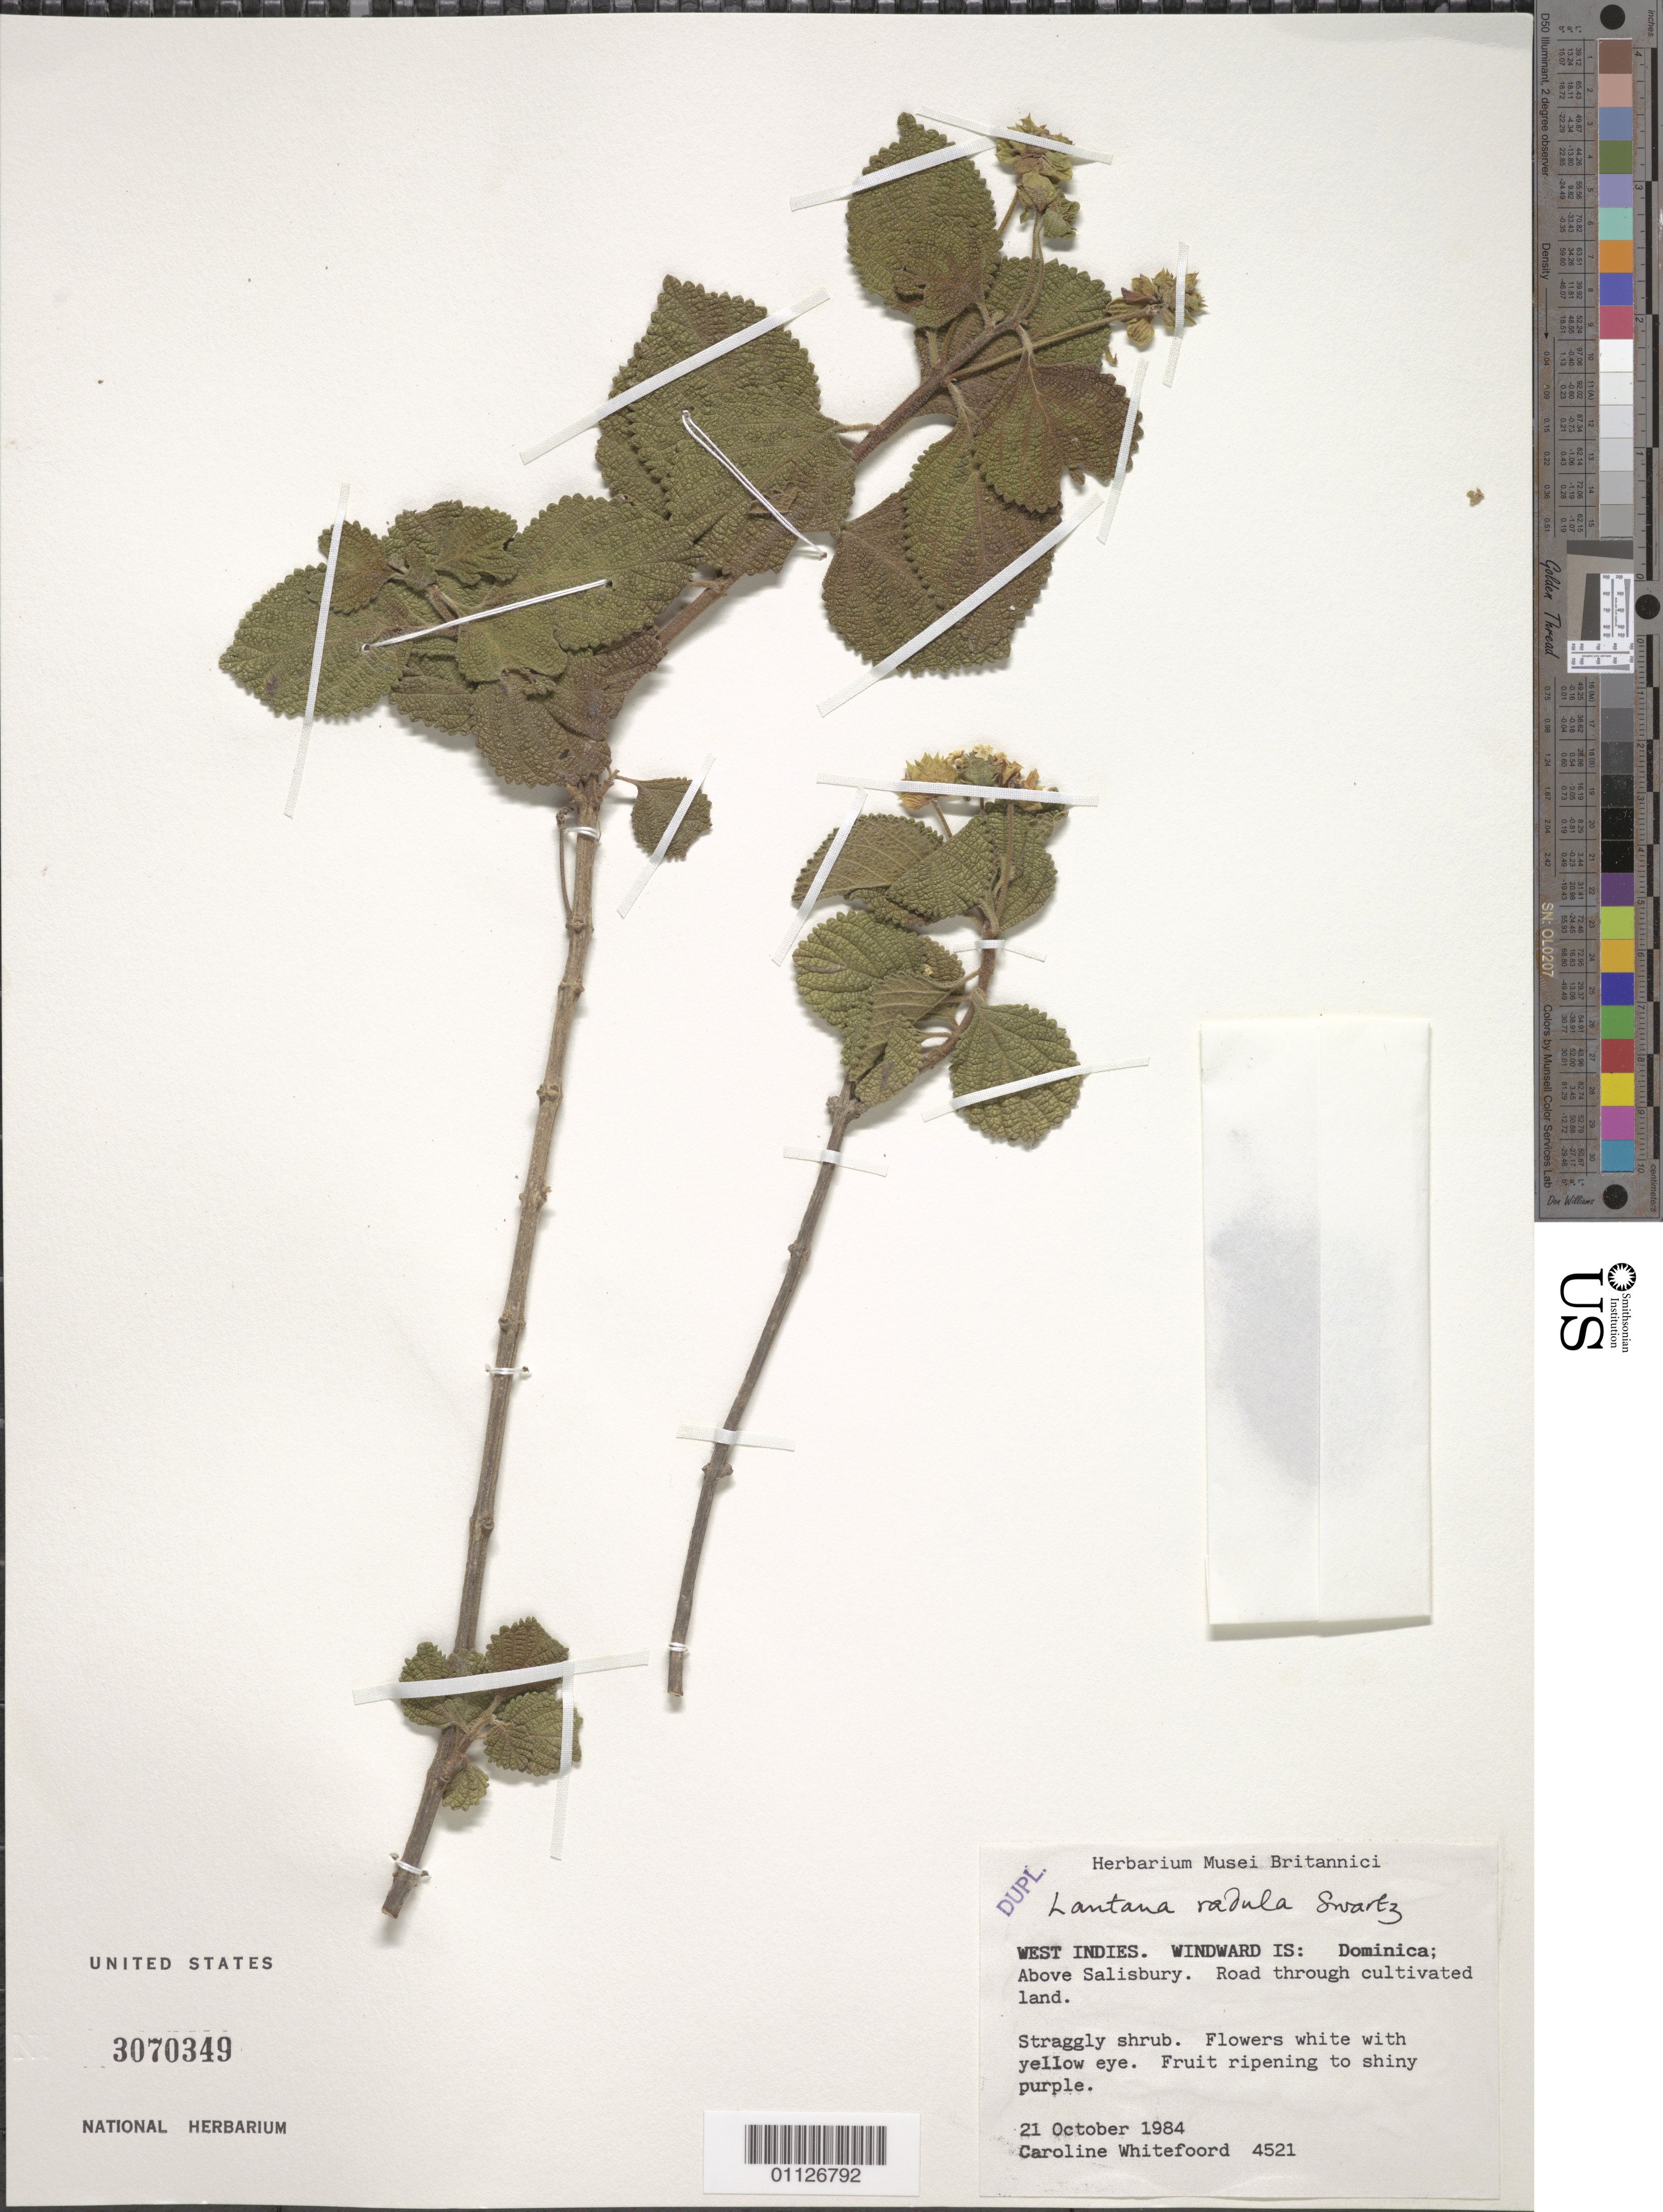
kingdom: Plantae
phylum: Tracheophyta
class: Magnoliopsida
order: Lamiales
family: Verbenaceae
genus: Lantana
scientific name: Lantana radula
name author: Sw.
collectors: C. Whitefoord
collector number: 4521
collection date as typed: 21 Oct 1984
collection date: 1984-10-21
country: Dominica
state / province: St. Joseph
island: Dominica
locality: Above Salisbury; road through cultivated land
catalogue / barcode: US 3070349